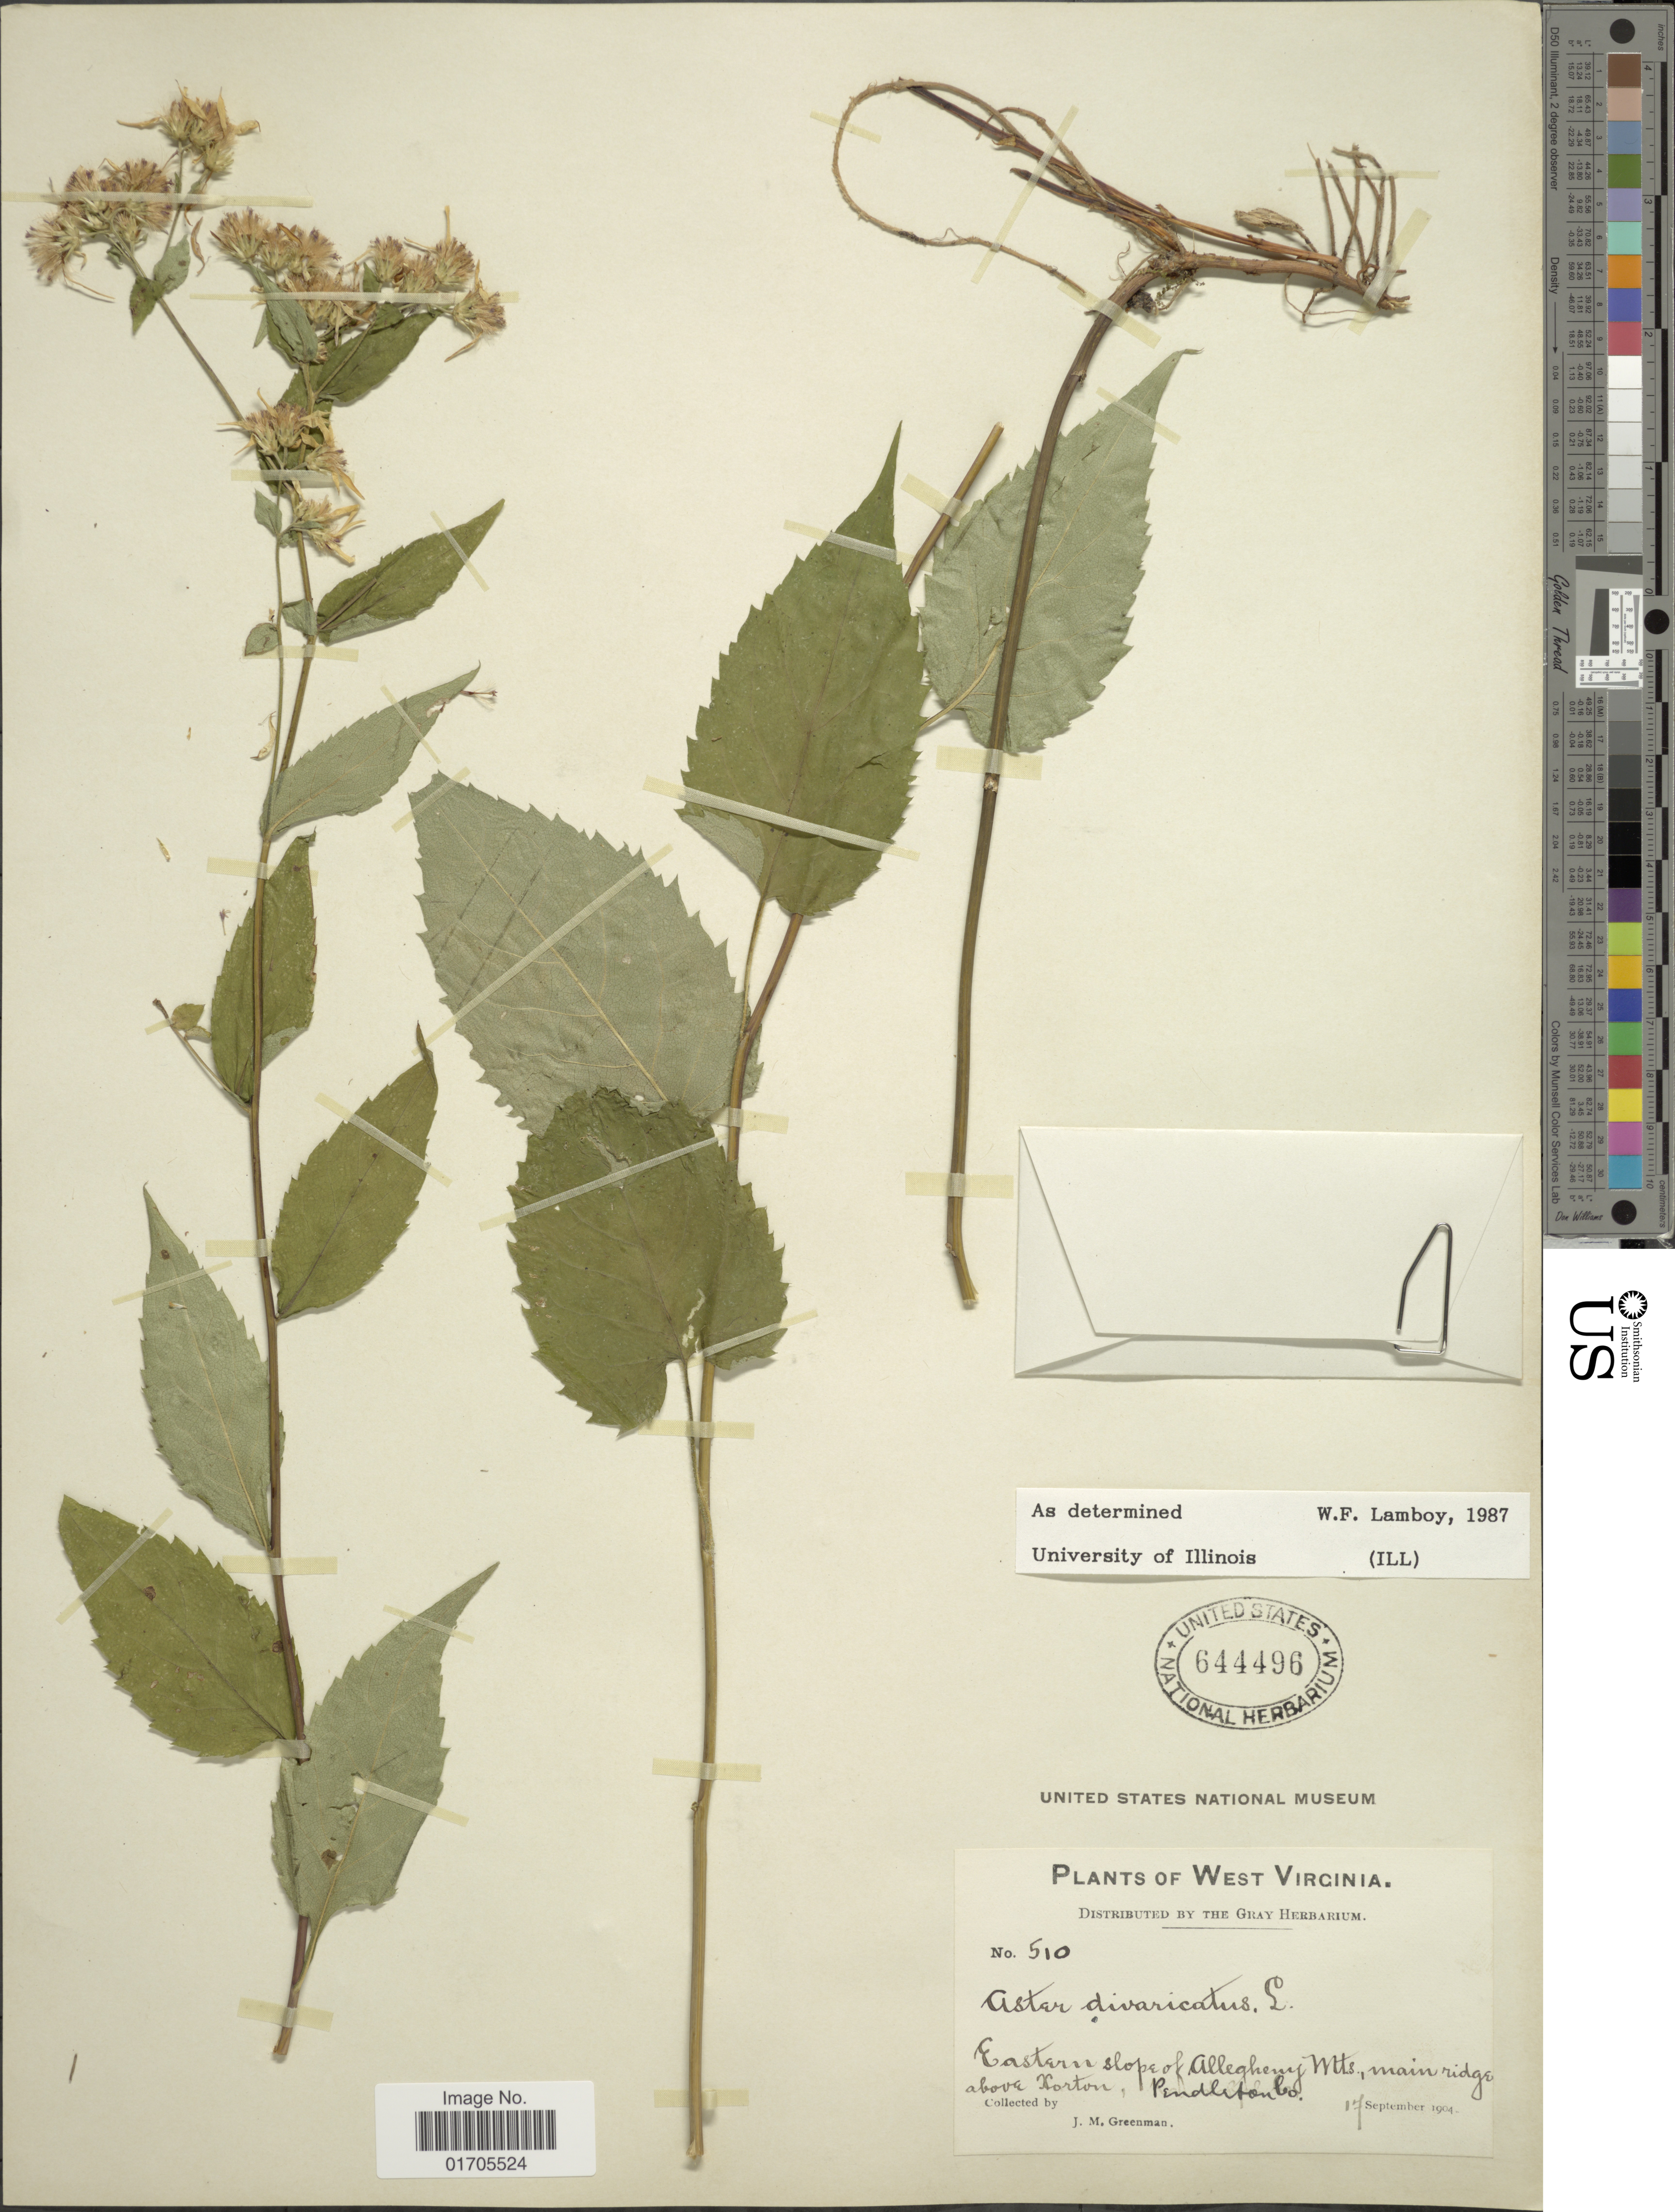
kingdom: Plantae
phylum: Tracheophyta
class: Magnoliopsida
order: Asterales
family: Asteraceae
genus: Eurybia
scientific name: Eurybia divaricata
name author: (L.) G.L. Nesom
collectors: J. M. Greenman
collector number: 510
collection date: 1904-09-17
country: United States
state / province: West Virginia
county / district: Pendleton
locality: West Virginia. Eastern slope of Allegheny Mts., main ridge above Horton, Pendleton Co.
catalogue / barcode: US 644496